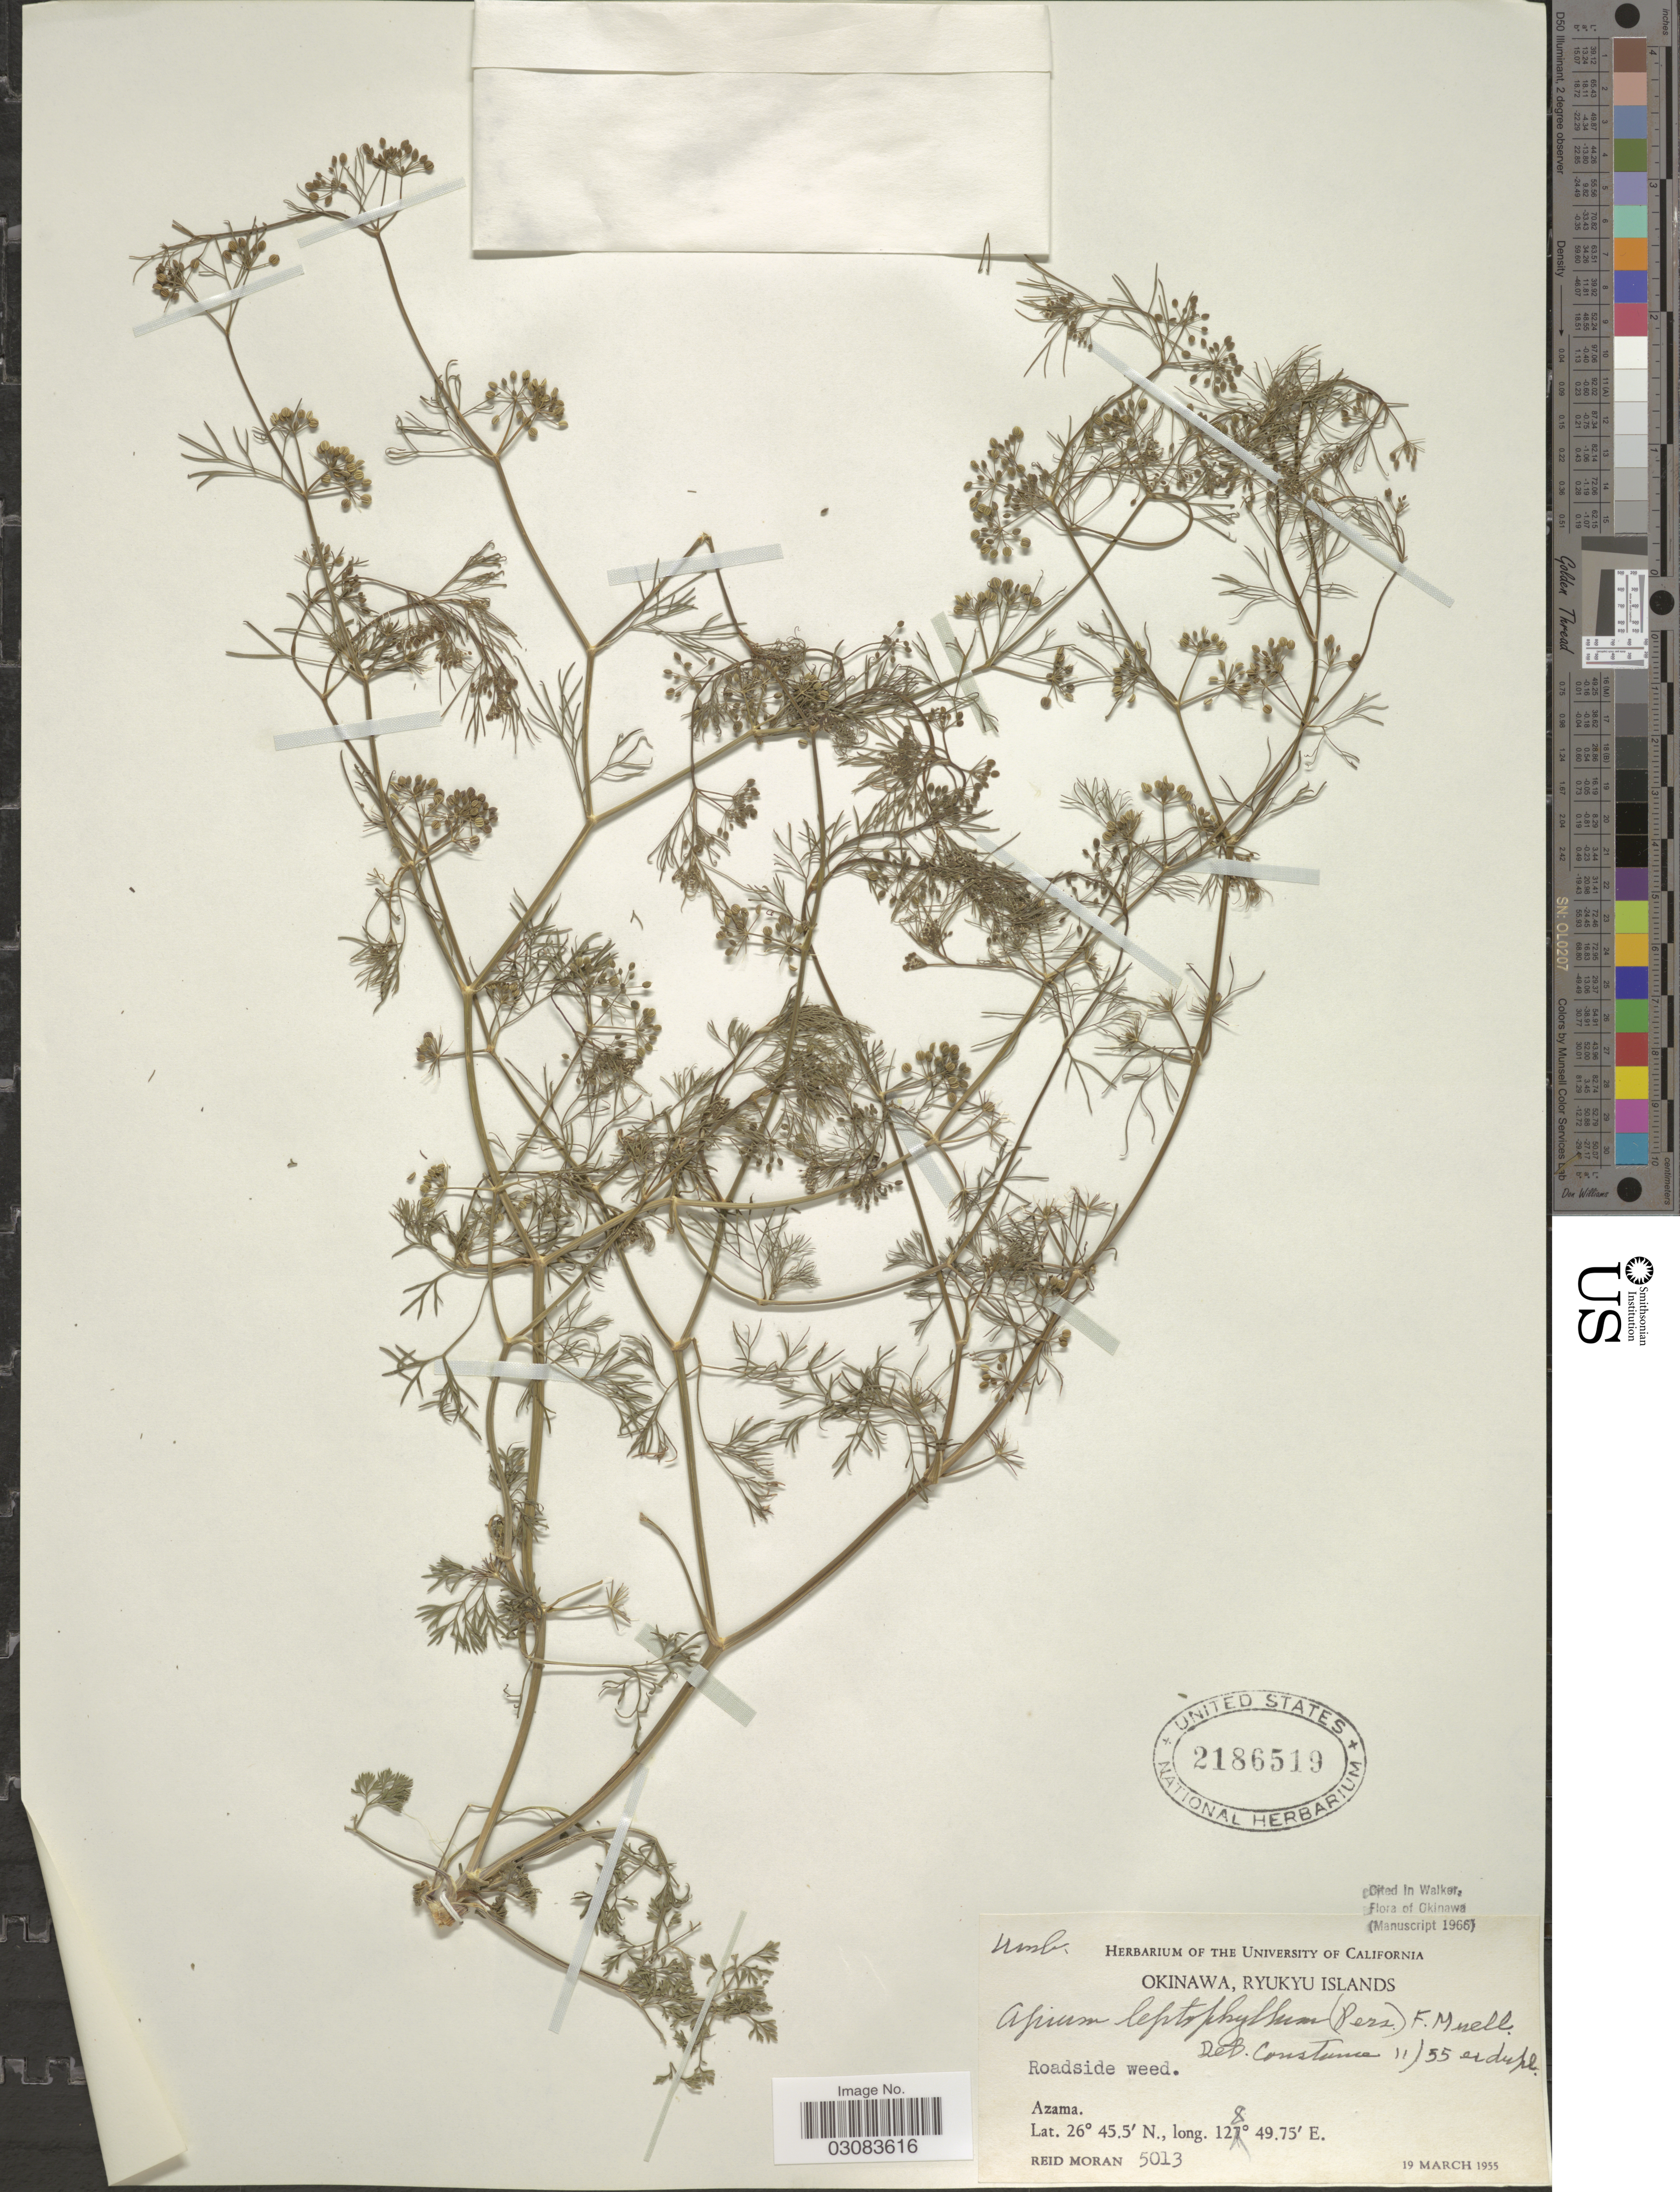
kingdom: Plantae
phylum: Tracheophyta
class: Magnoliopsida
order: Apiales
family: Apiaceae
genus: Cyclospermum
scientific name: Cyclospermum leptophyllum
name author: (Pers.) Sprague ex Britton & P. Wilson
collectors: R. Moran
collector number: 5013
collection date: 1955-03-19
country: Japan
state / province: Okinawa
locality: Ryukyu Islands. Roadside weed. Azama.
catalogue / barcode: US 2186519